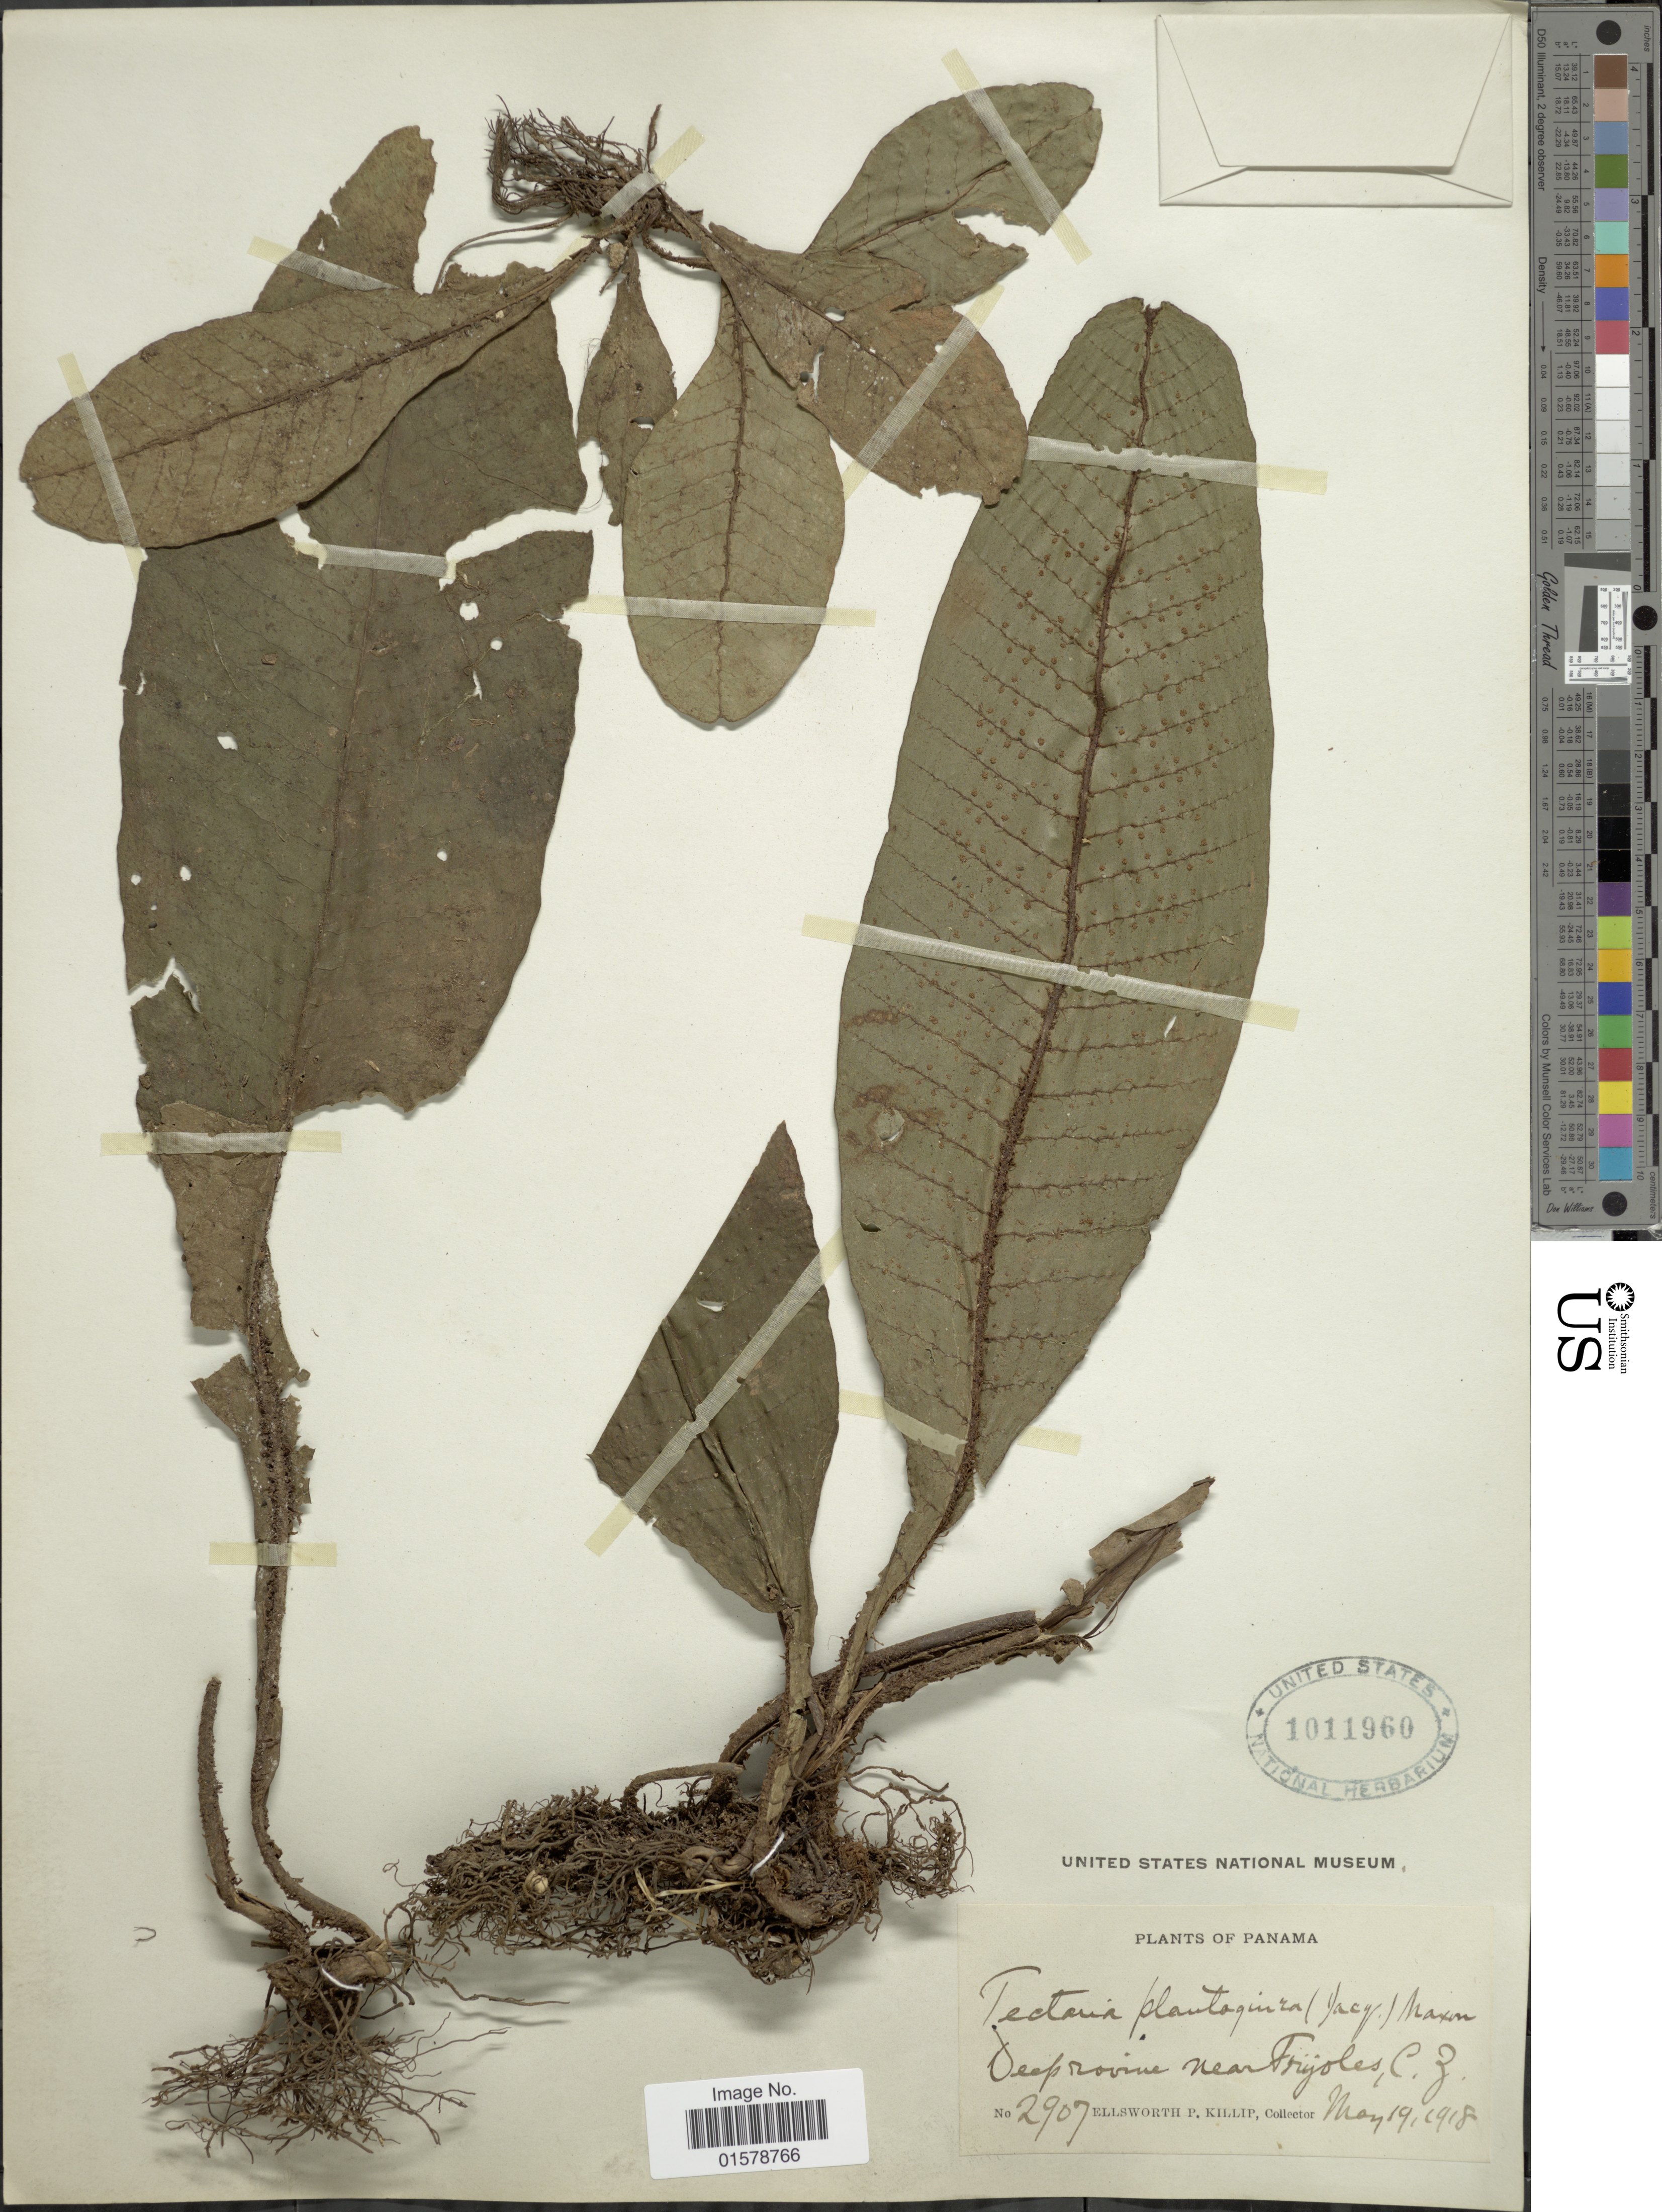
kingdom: Plantae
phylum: Tracheophyta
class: Polypodiopsida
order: Polypodiales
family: Tectariaceae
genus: Tectaria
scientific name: Tectaria plantaginea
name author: (Jacq.) Maxon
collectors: E. P. Killip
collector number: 2907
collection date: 1918-05-19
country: Panama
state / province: Colón / Panamá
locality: Panama, Deep ravine near Frijoles, C. Z.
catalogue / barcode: US 1011960